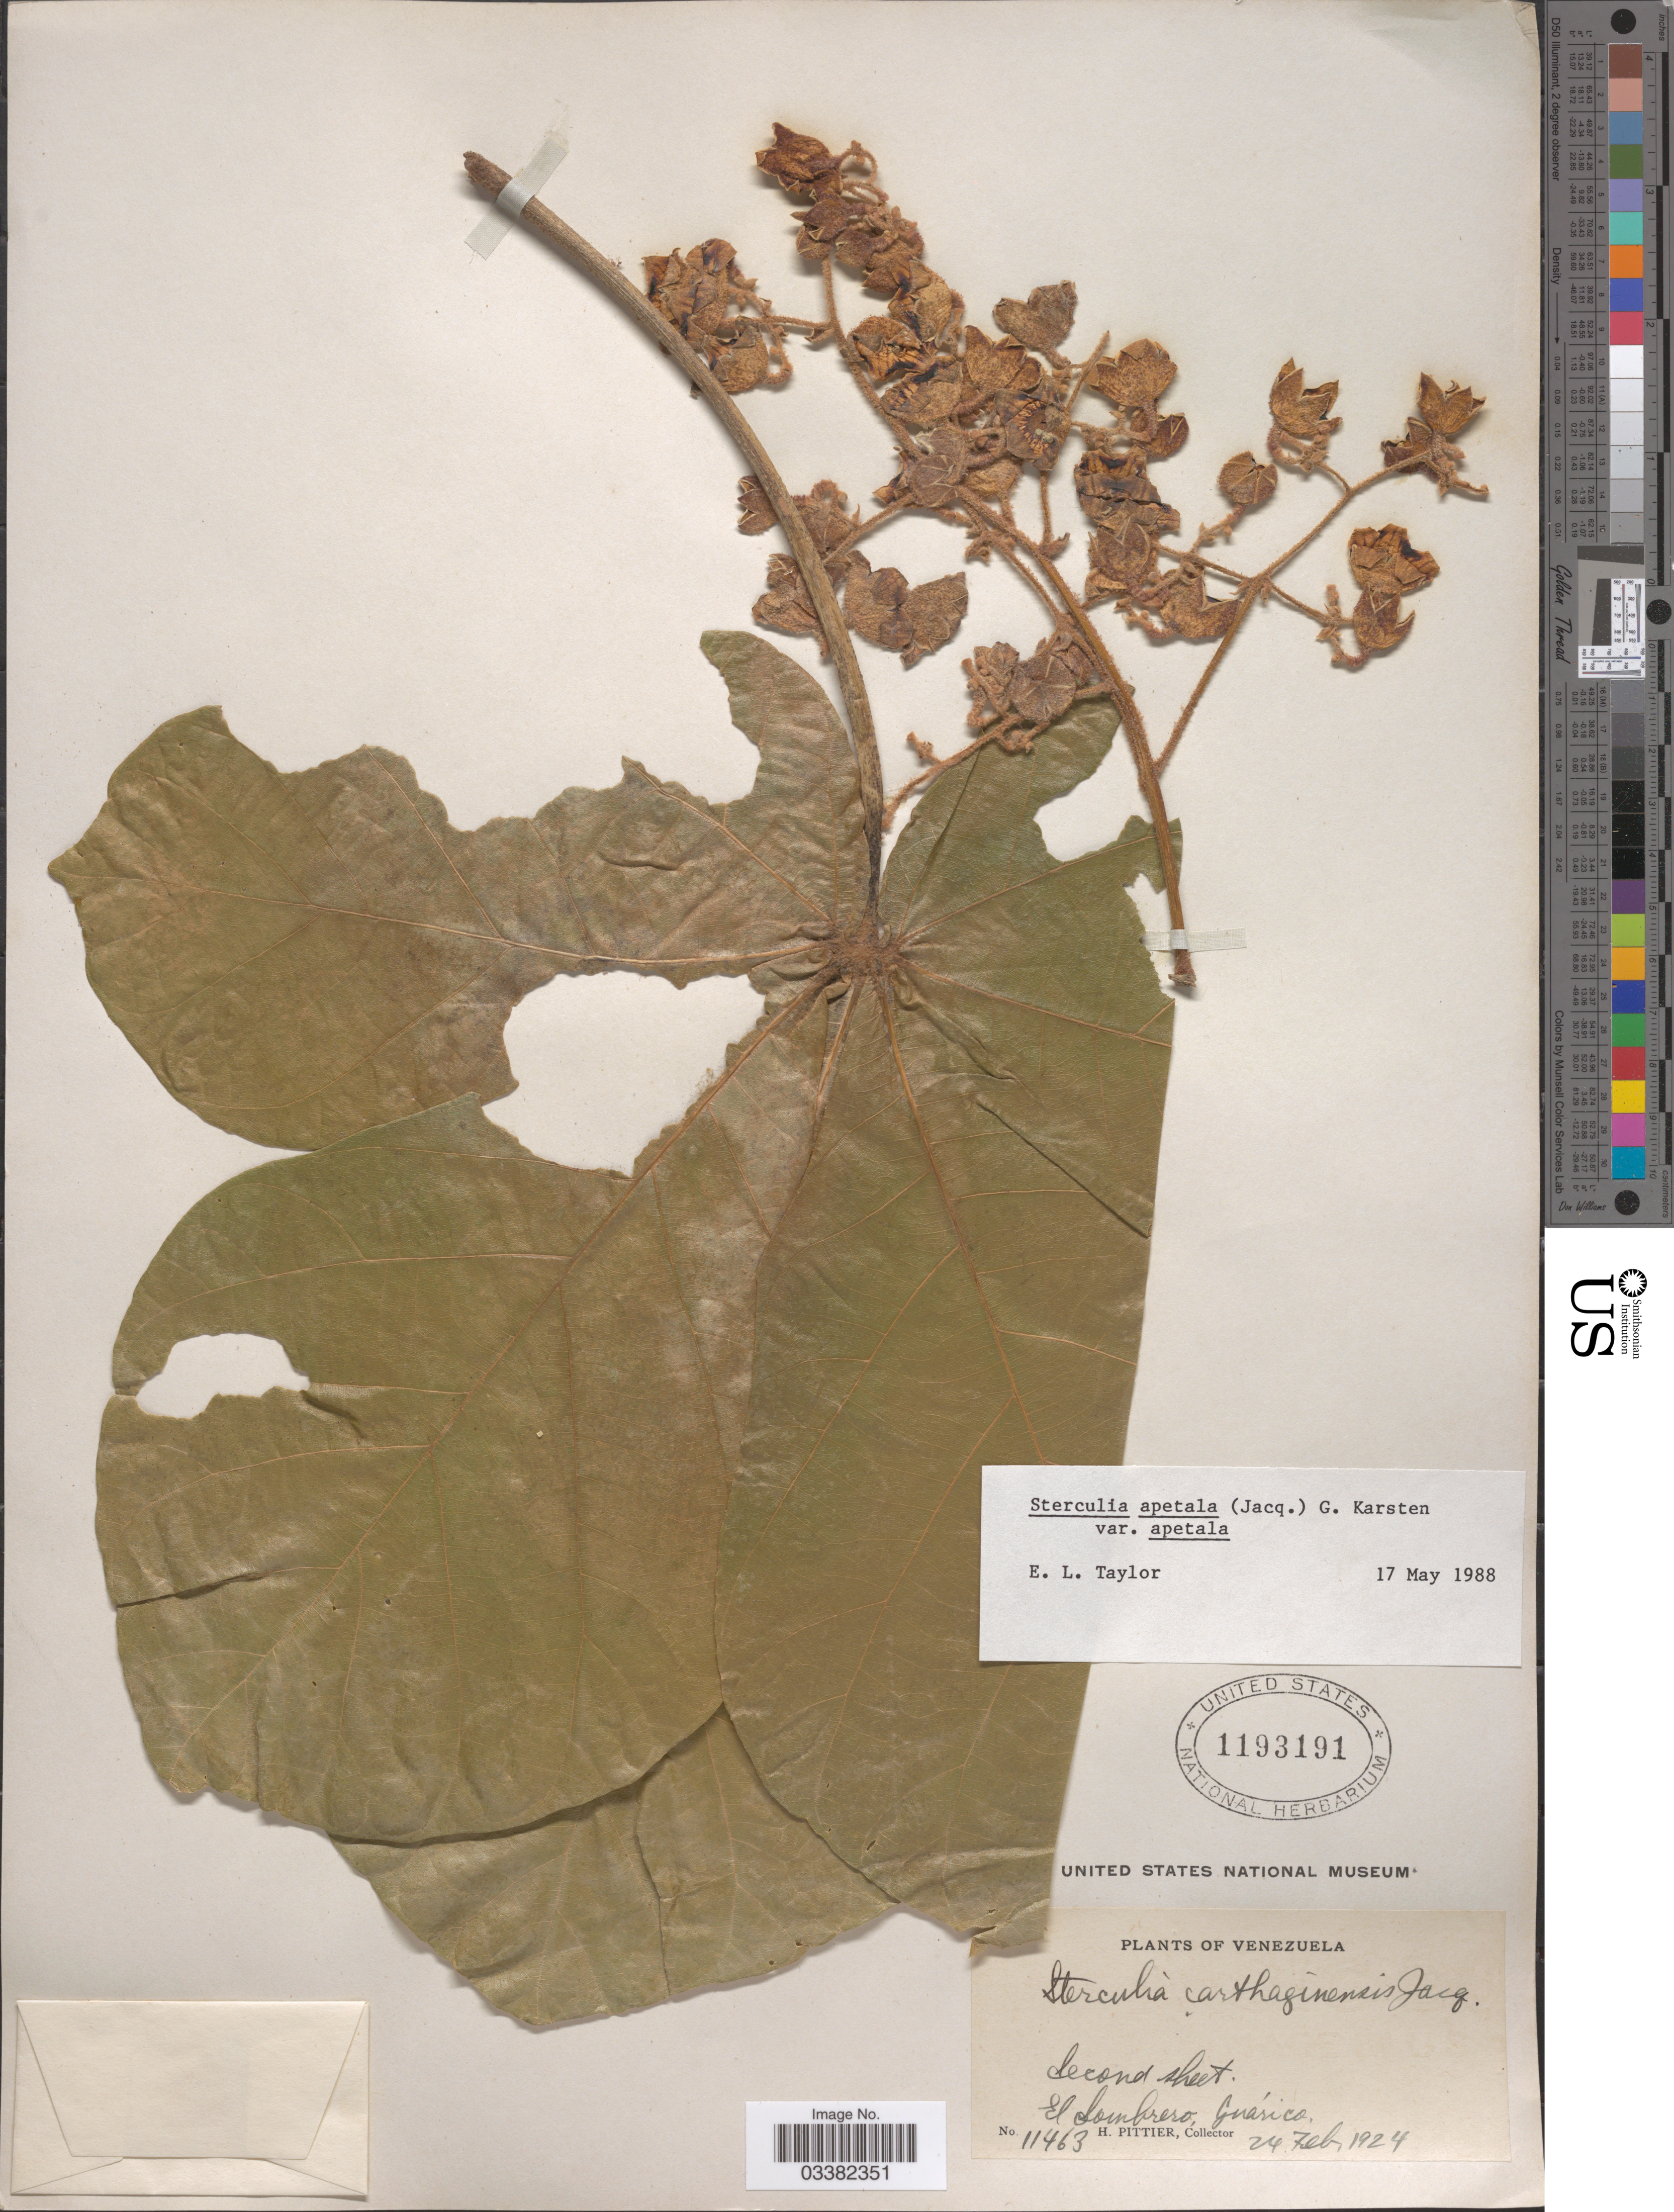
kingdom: Plantae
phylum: Tracheophyta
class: Magnoliopsida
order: Malvales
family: Malvaceae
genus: Sterculia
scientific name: Sterculia apetala var. apetala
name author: (Jacq.) H. Karst.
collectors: H. F. Pittier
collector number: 11463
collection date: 1924-02-24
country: Venezuela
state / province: Guárico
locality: El Sombrero.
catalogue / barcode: US 1193191